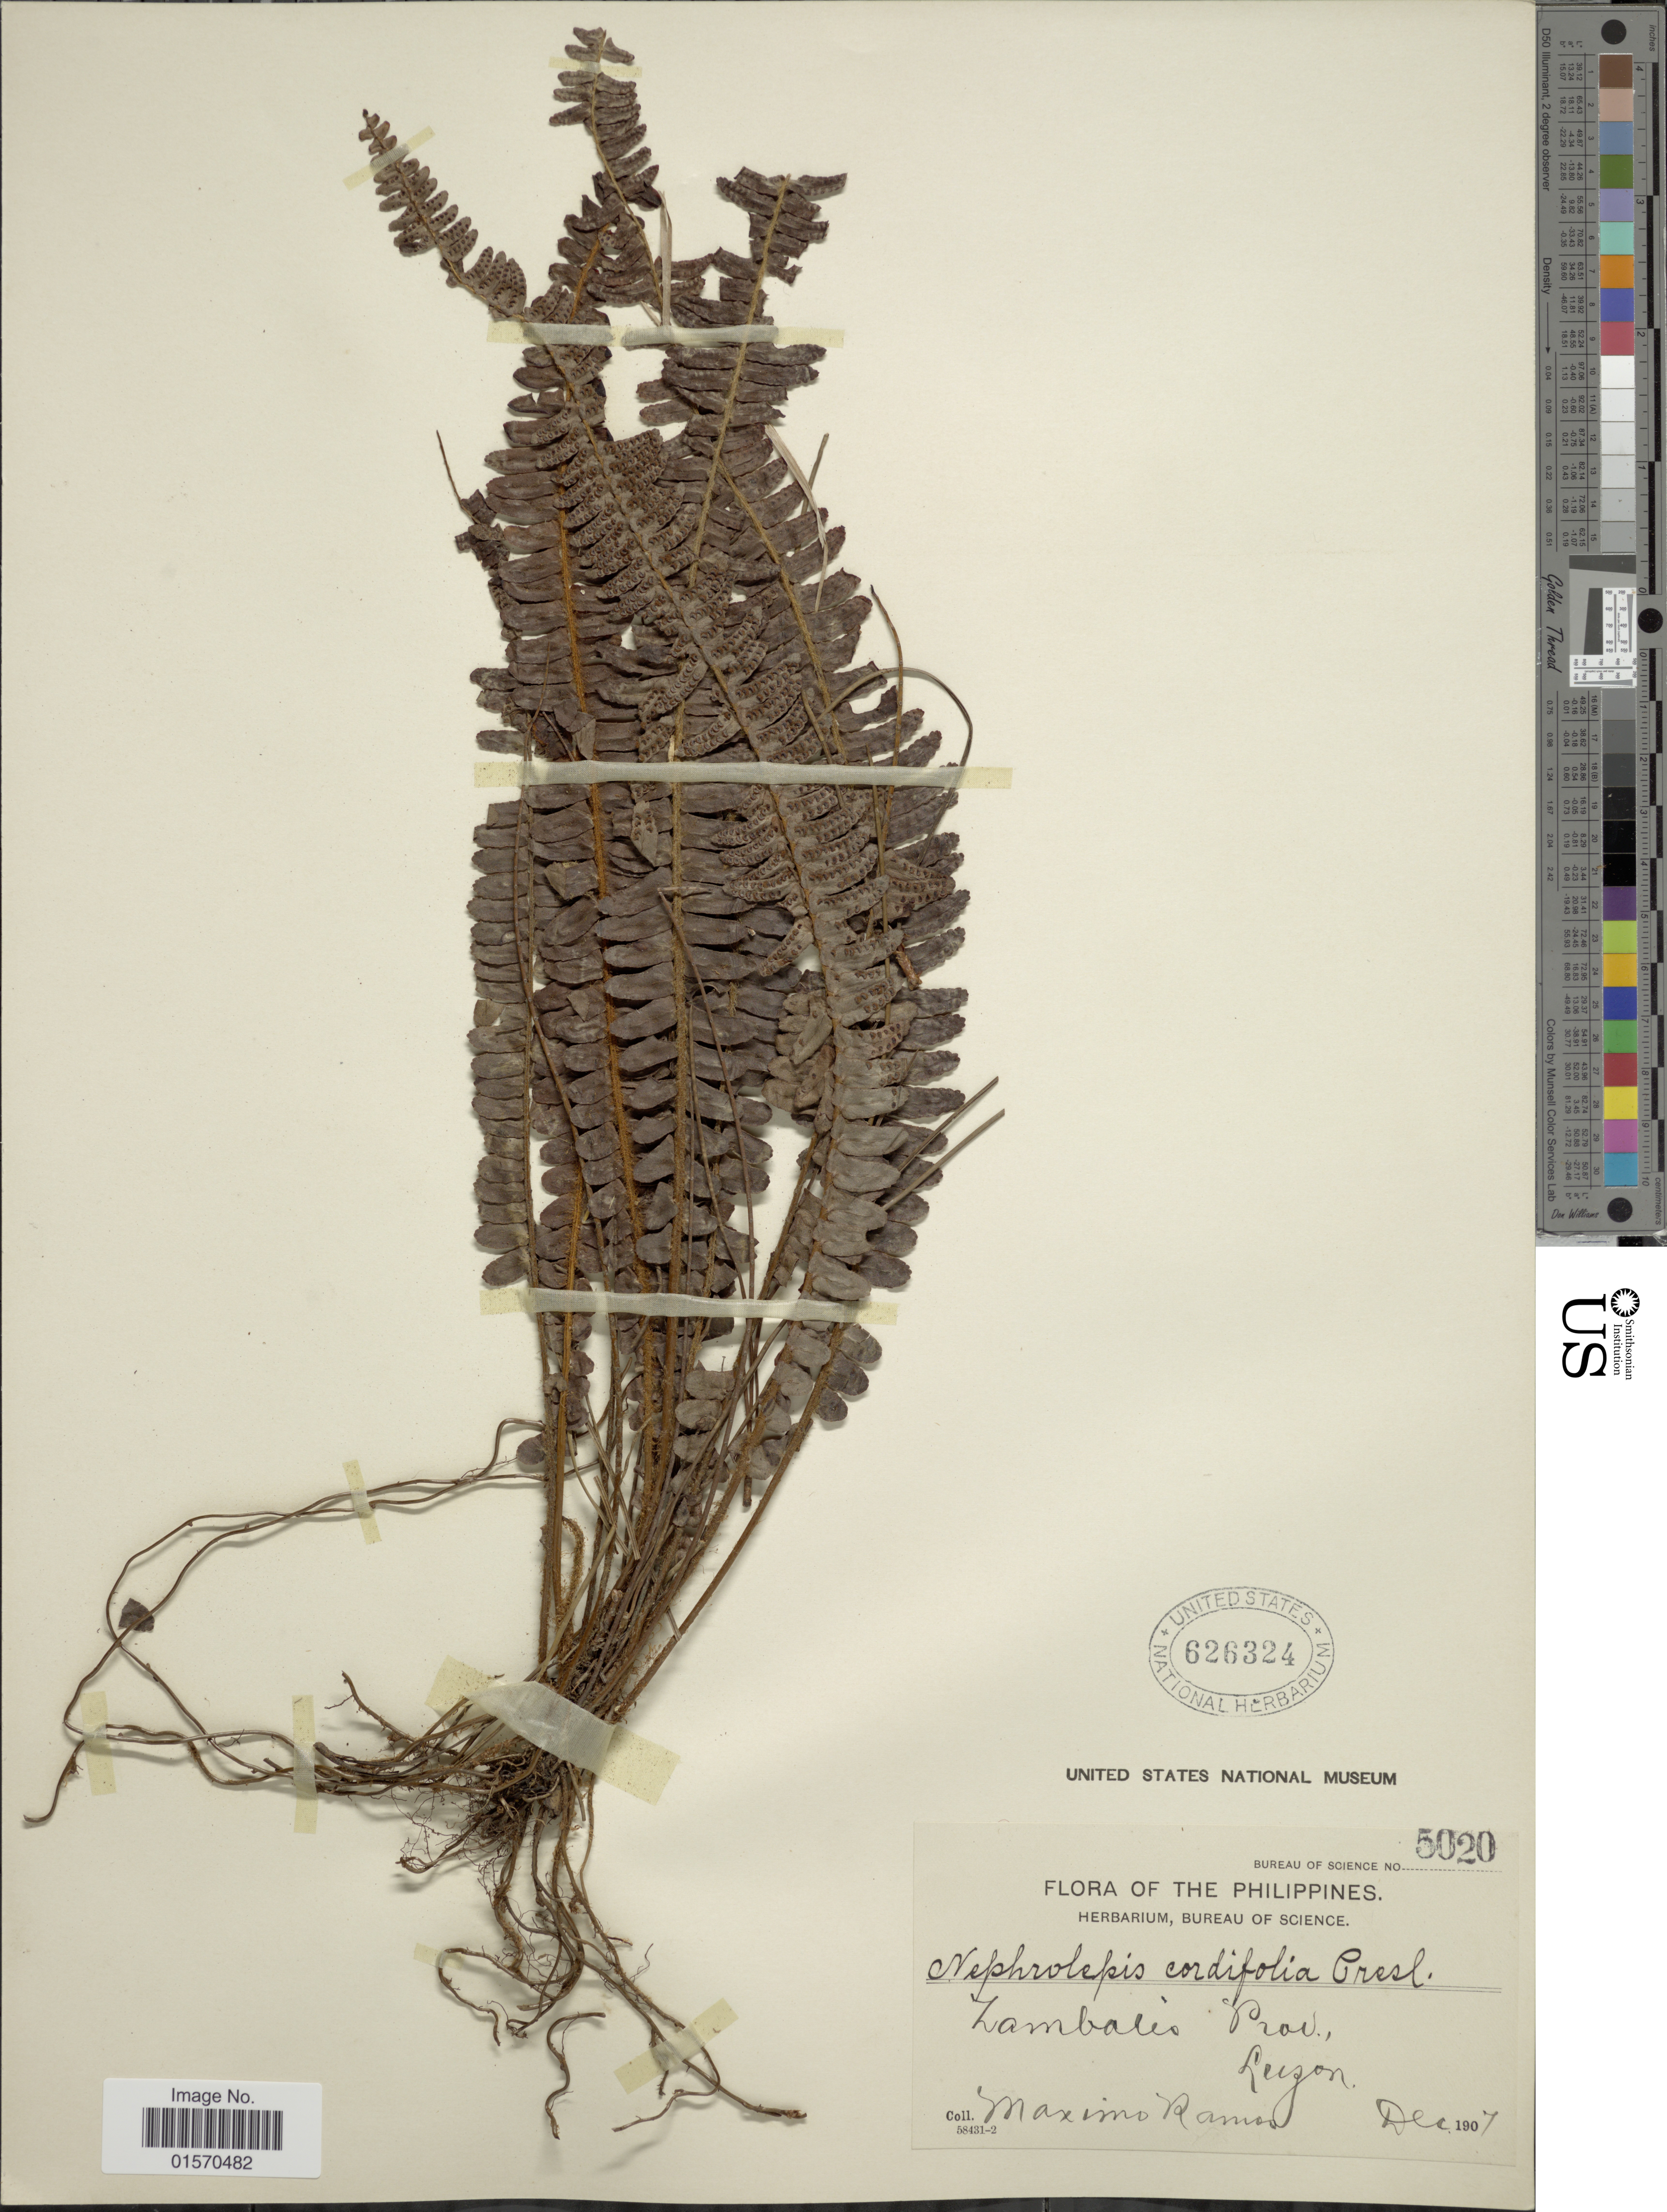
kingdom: Plantae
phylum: Tracheophyta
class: Polypodiopsida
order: Polypodiales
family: Nephrolepidaceae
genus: Nephrolepis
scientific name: Nephrolepis cordifolia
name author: (L.) C. Presl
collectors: M. Ramos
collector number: Bureau of Science 5020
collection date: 1907-12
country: Philippines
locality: Zambales Prov., Luzon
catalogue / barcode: US 626324